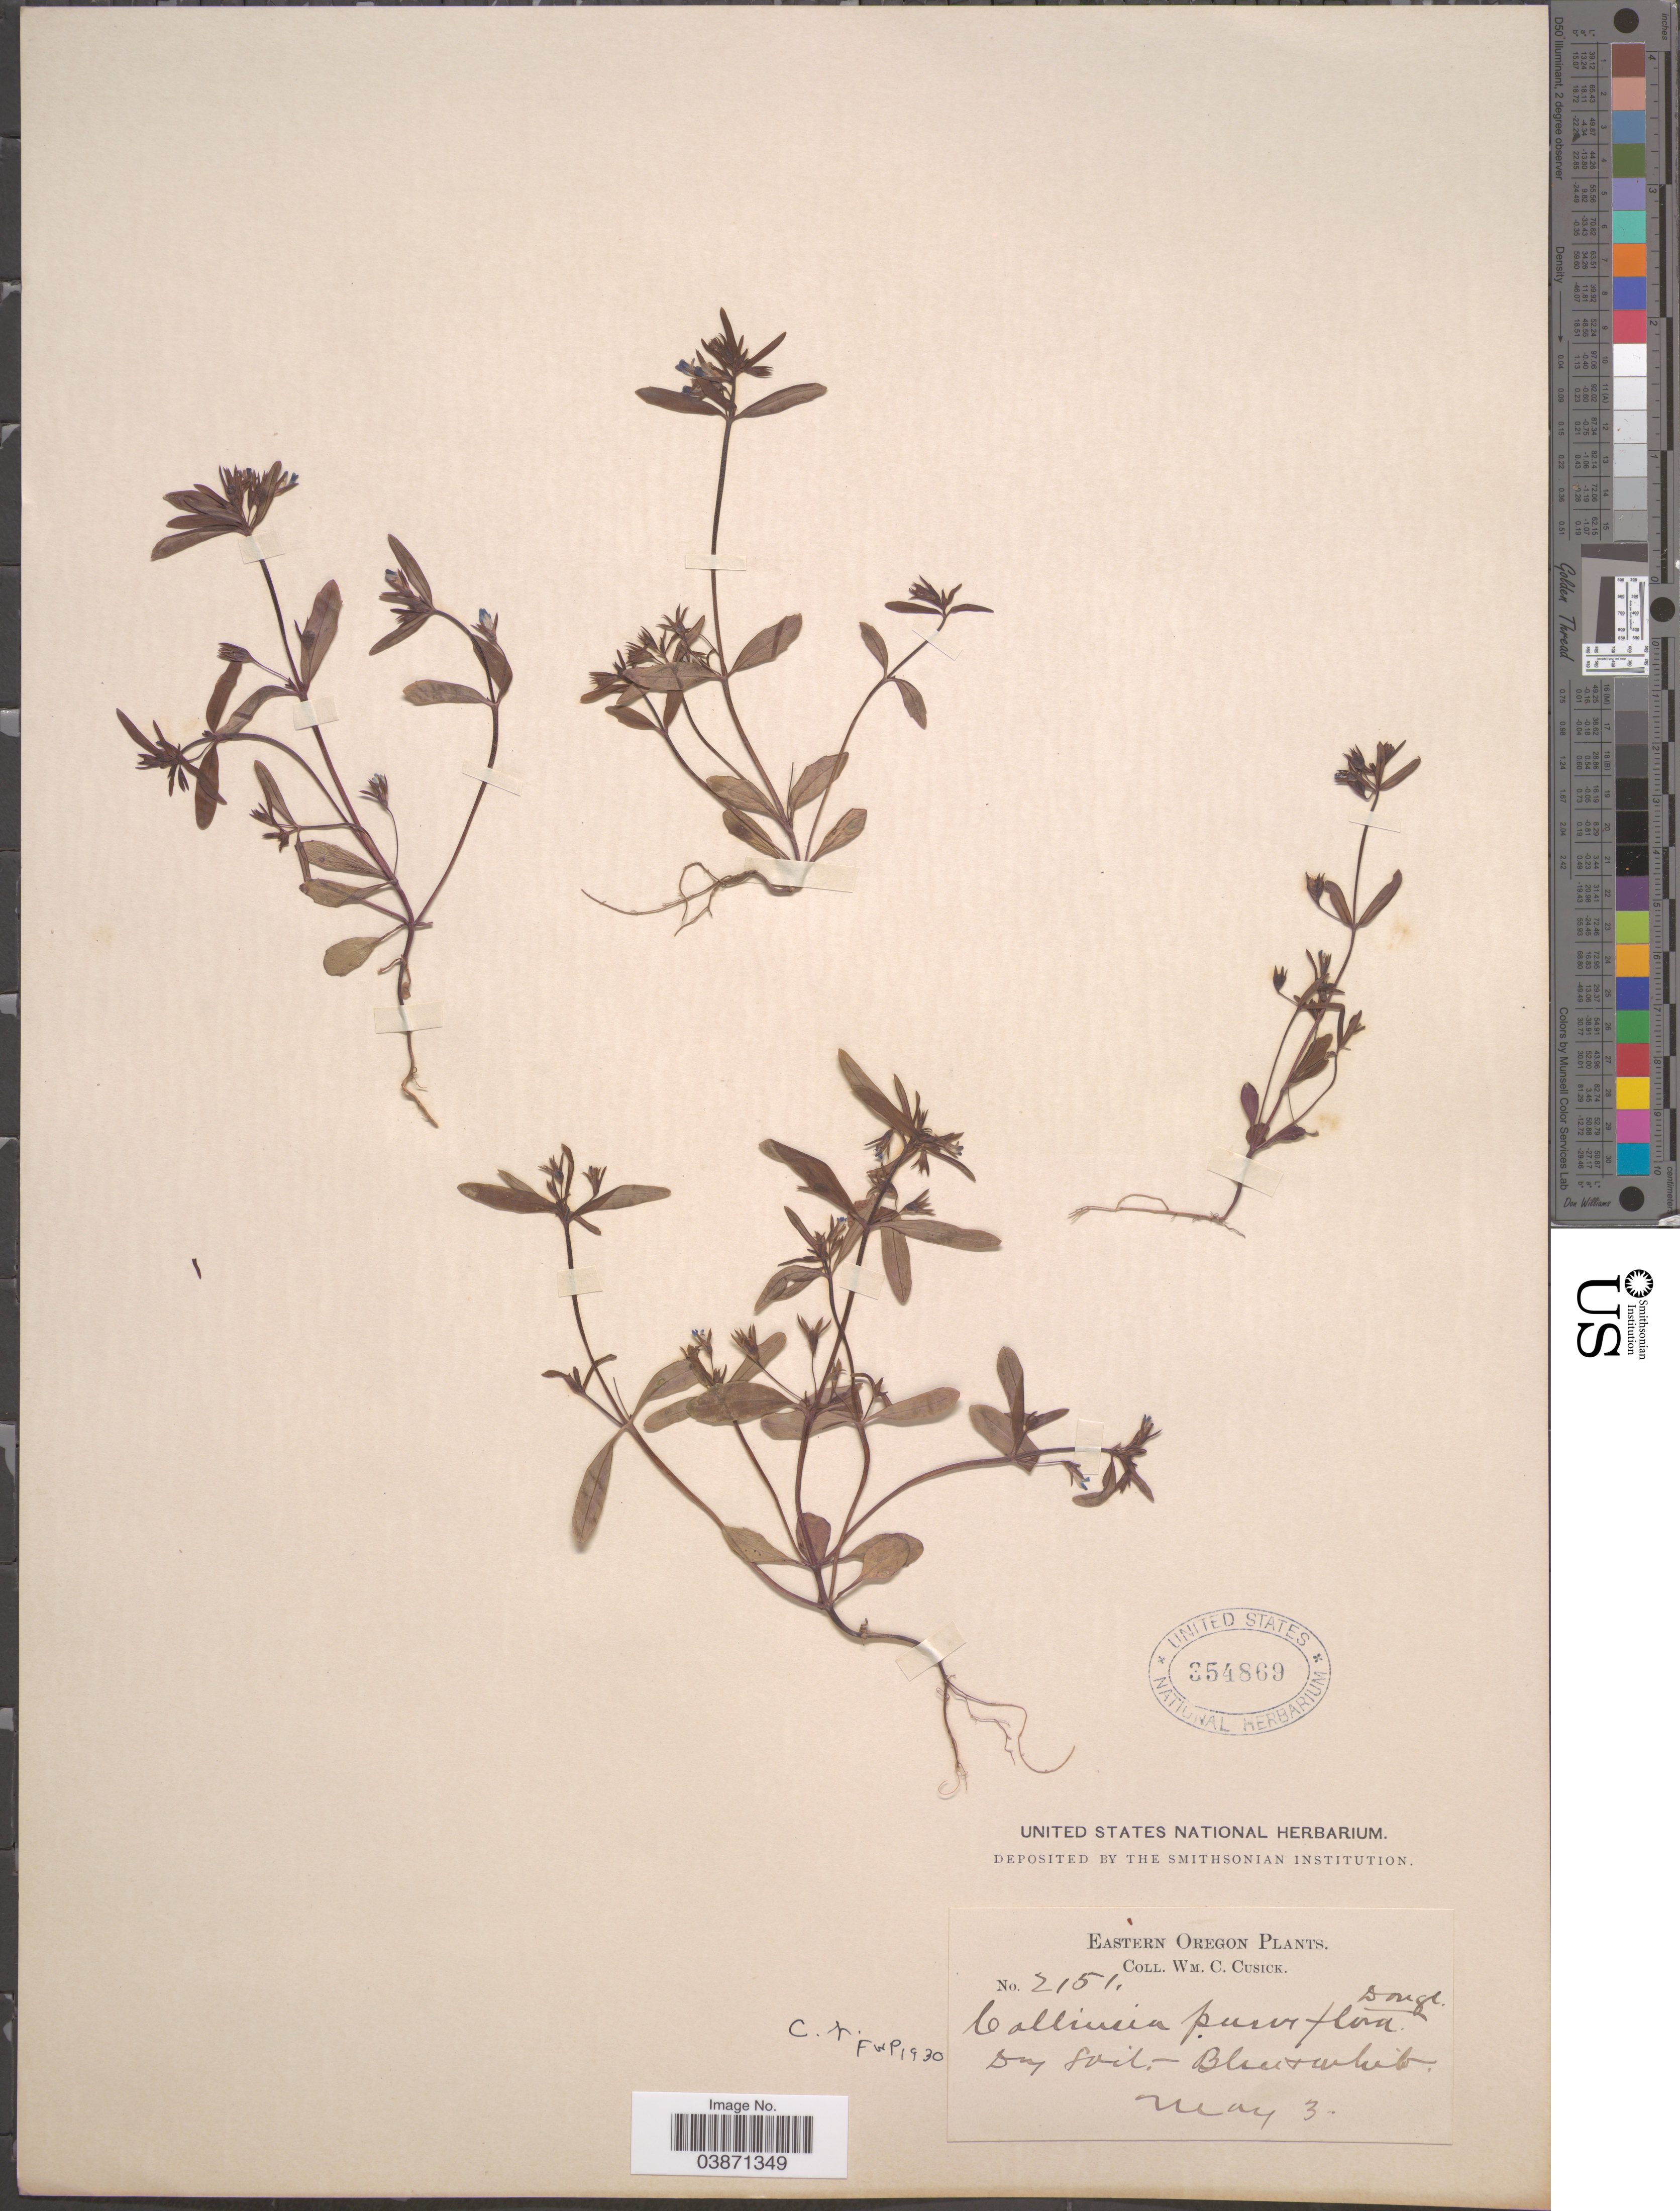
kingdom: Plantae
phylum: Tracheophyta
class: Magnoliopsida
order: Lamiales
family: Plantaginaceae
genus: Collinsia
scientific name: Collinsia parviflora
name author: Douglas ex Lindl.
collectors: W. C. Cusick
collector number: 2151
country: United States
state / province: Oregon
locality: Eastern Oregon.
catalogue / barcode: US 354869